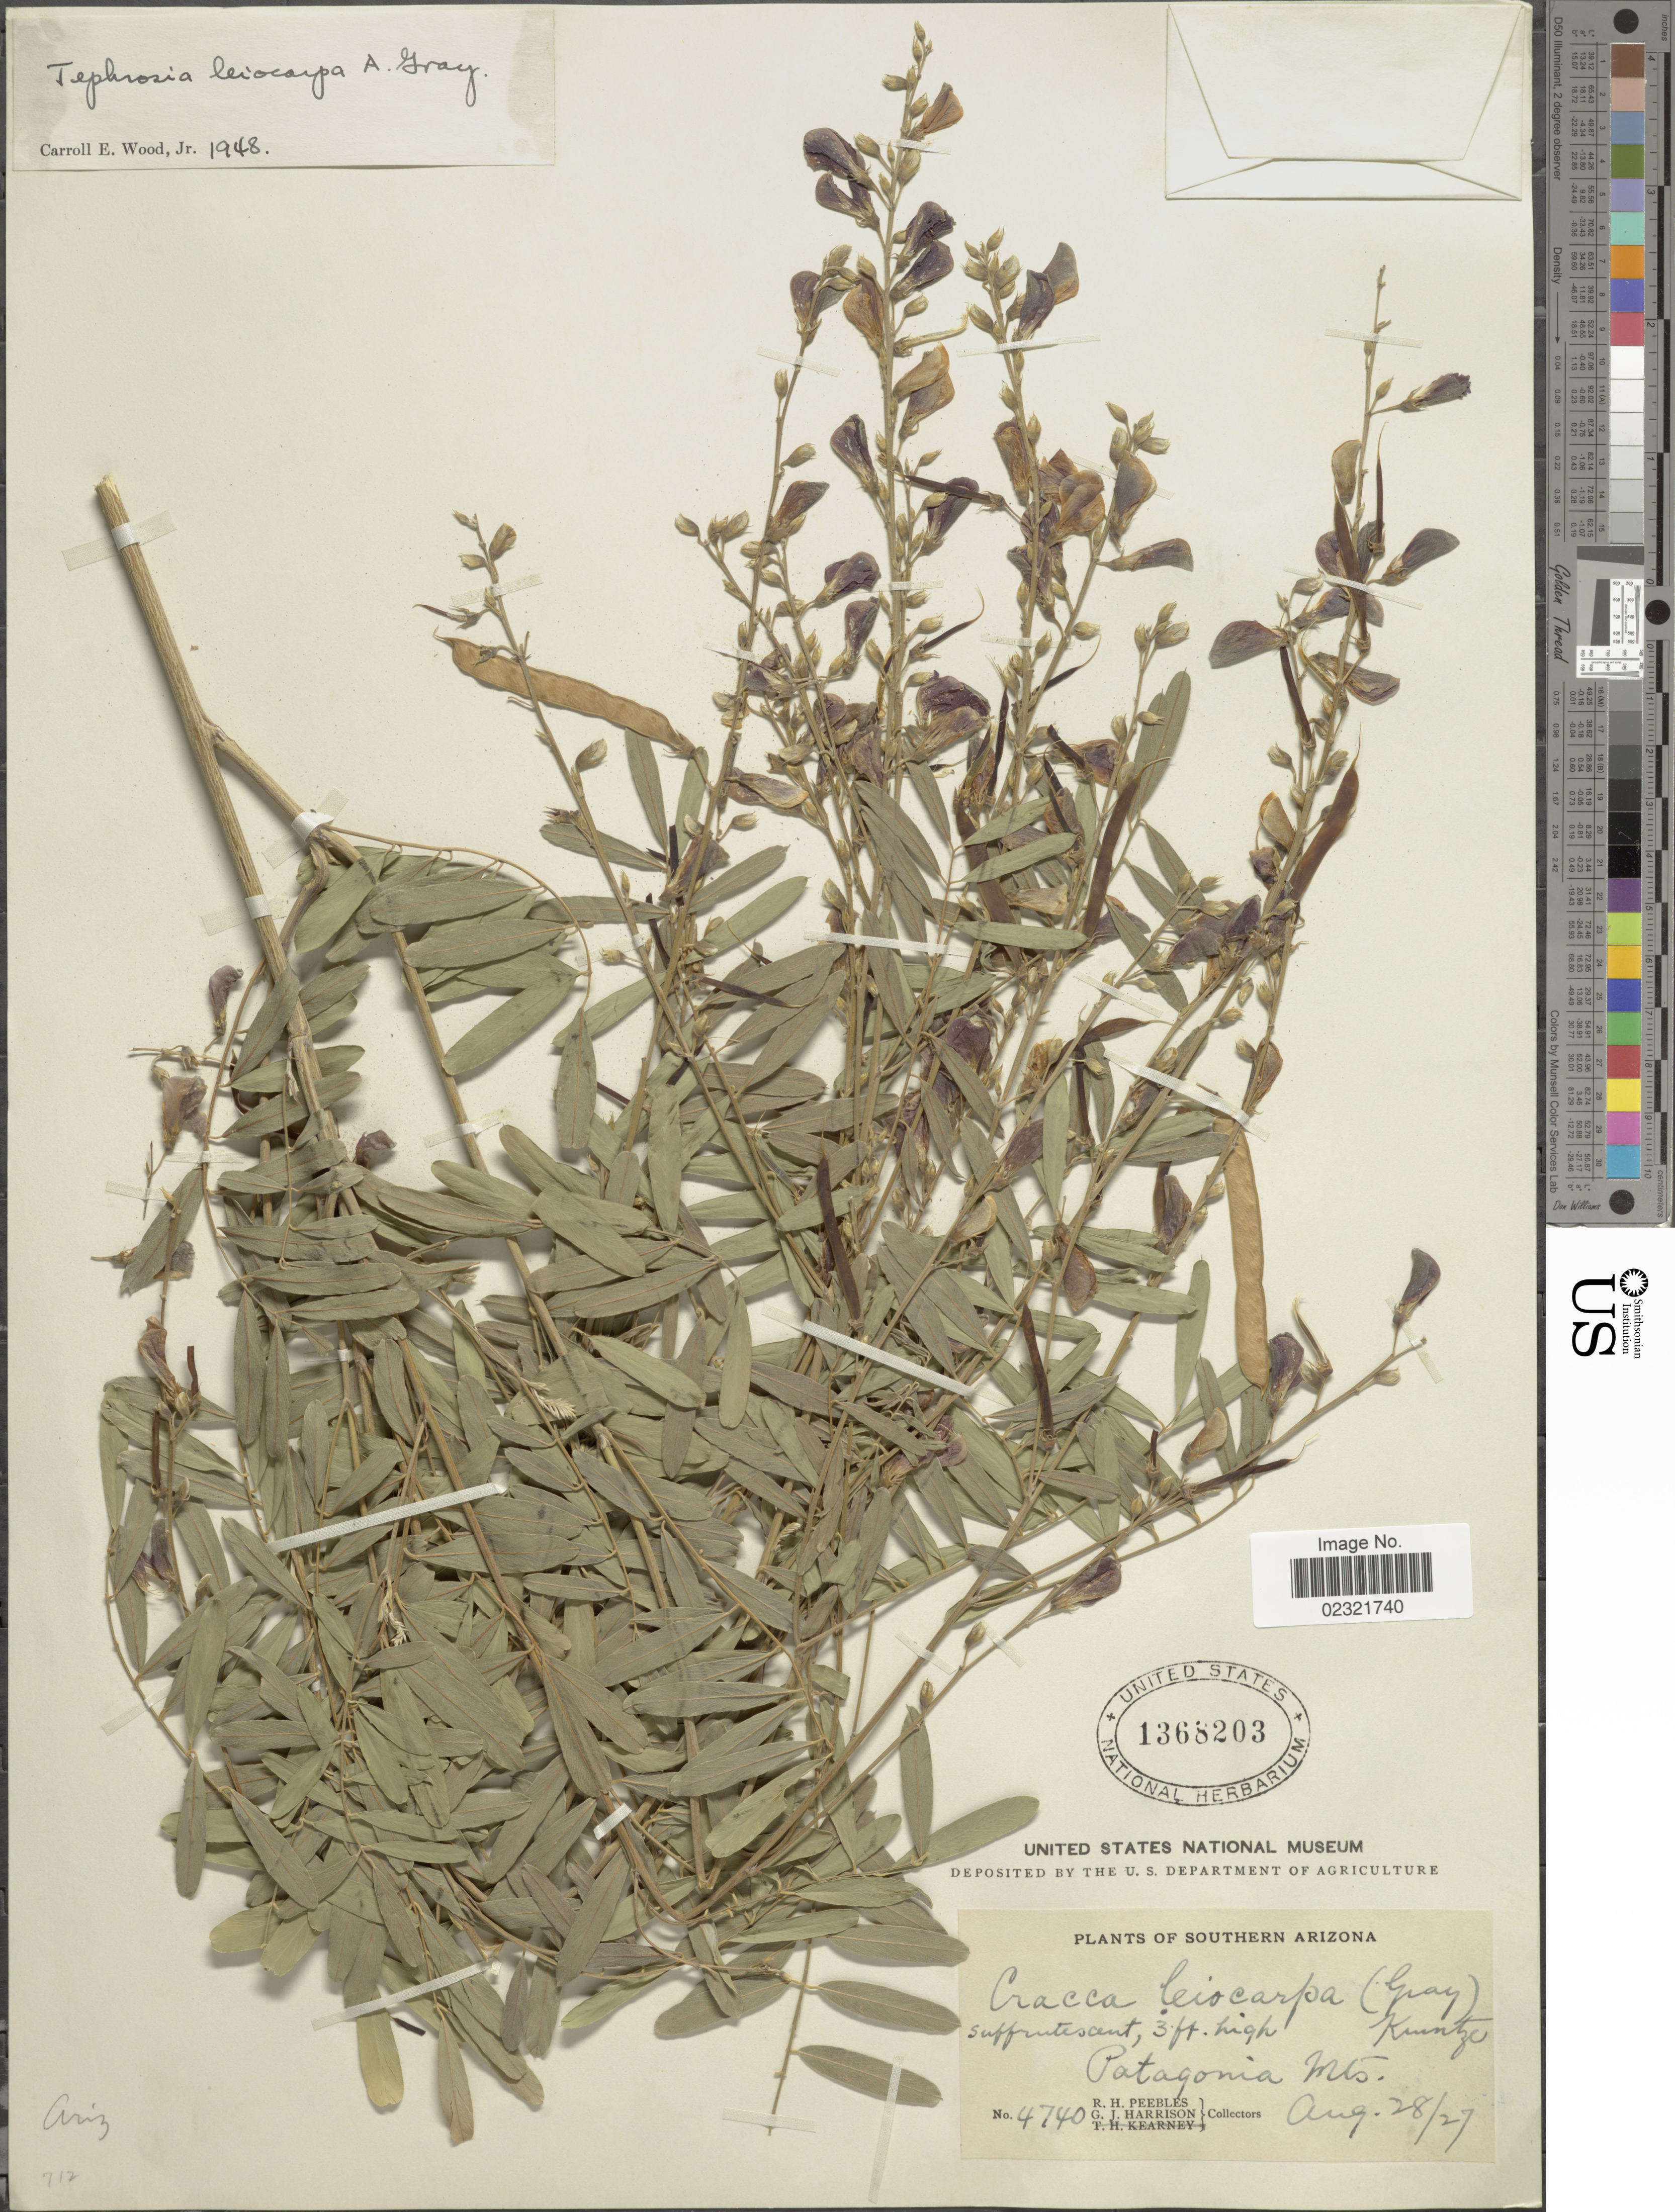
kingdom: Plantae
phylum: Tracheophyta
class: Magnoliopsida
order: Fabales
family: Fabaceae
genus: Tephrosia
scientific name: Tephrosia leiocarpa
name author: A. Gray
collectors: R. H. Peebles & G. J. Harrison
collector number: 4740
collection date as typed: Transcribed d/m/y: 28/8/27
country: United States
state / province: Arizona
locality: Southern Arizona, Patagonia Mts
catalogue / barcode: US 1368203